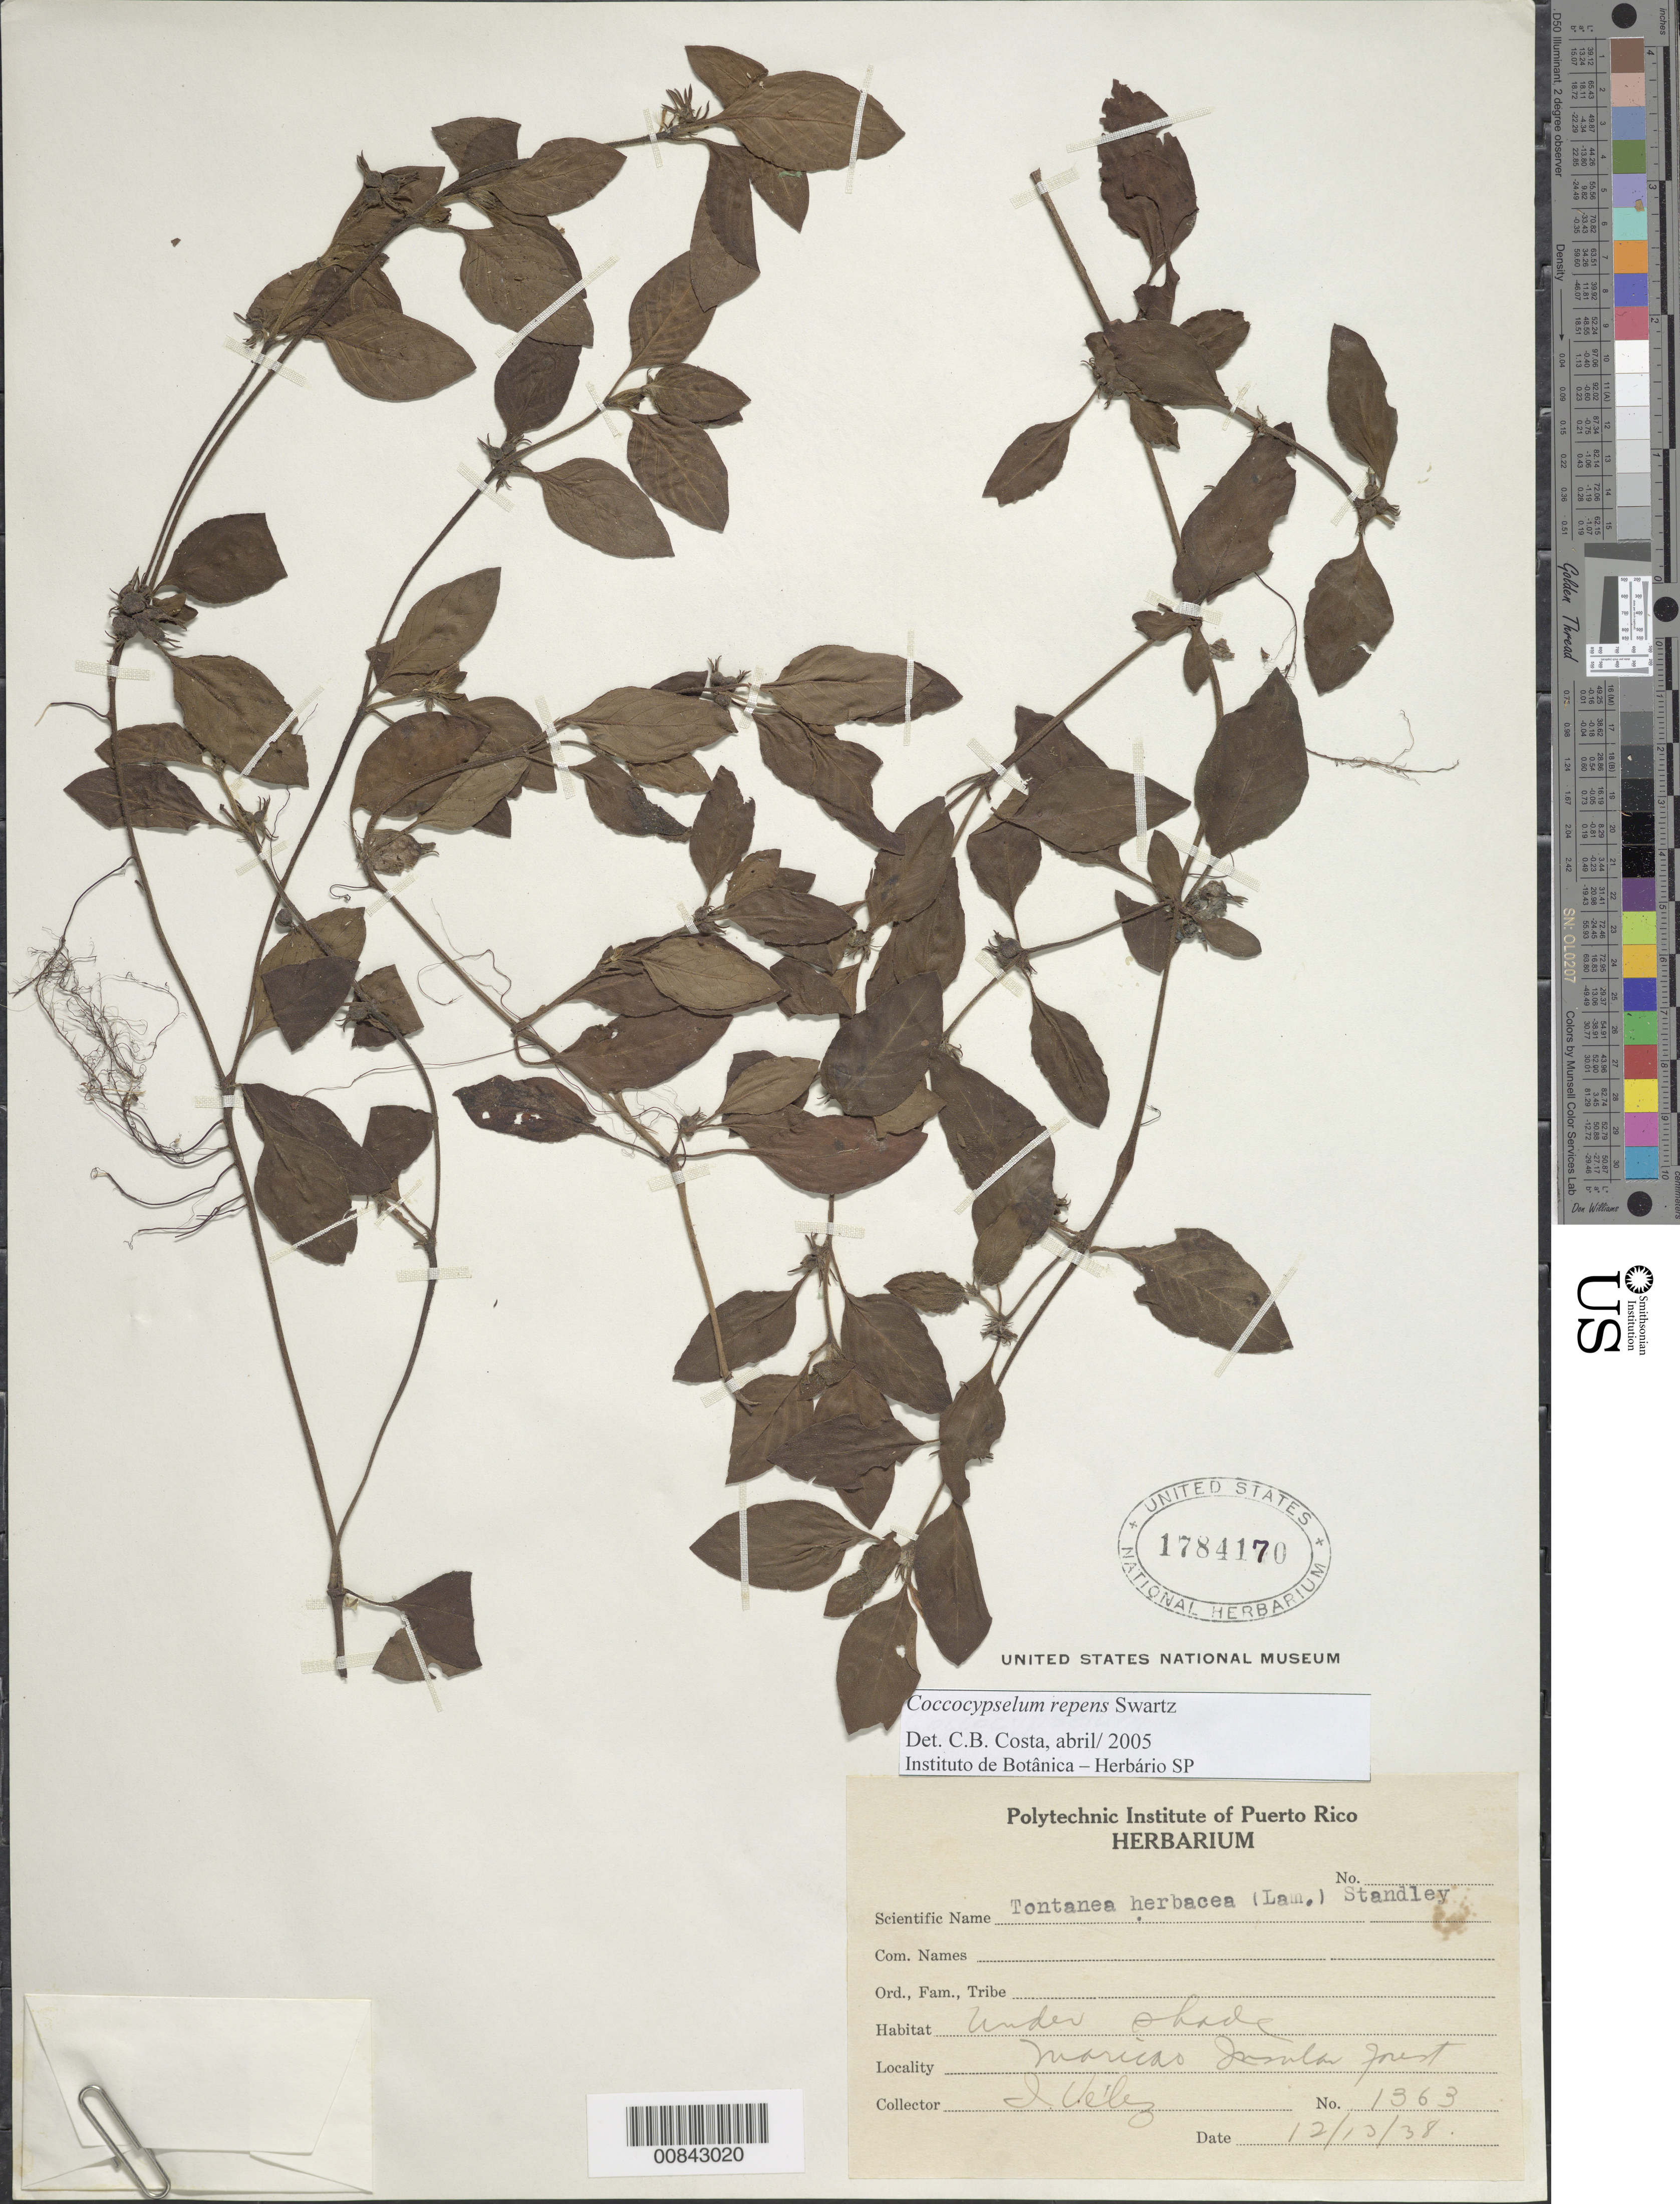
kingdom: Plantae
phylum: Tracheophyta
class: Magnoliopsida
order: Gentianales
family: Rubiaceae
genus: Coccocypselum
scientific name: Coccocypselum repens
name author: Sw.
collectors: I. Vélez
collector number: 1363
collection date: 1938-12-13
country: Puerto Rico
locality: Maricao Insula Forest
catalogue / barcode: US 1784170